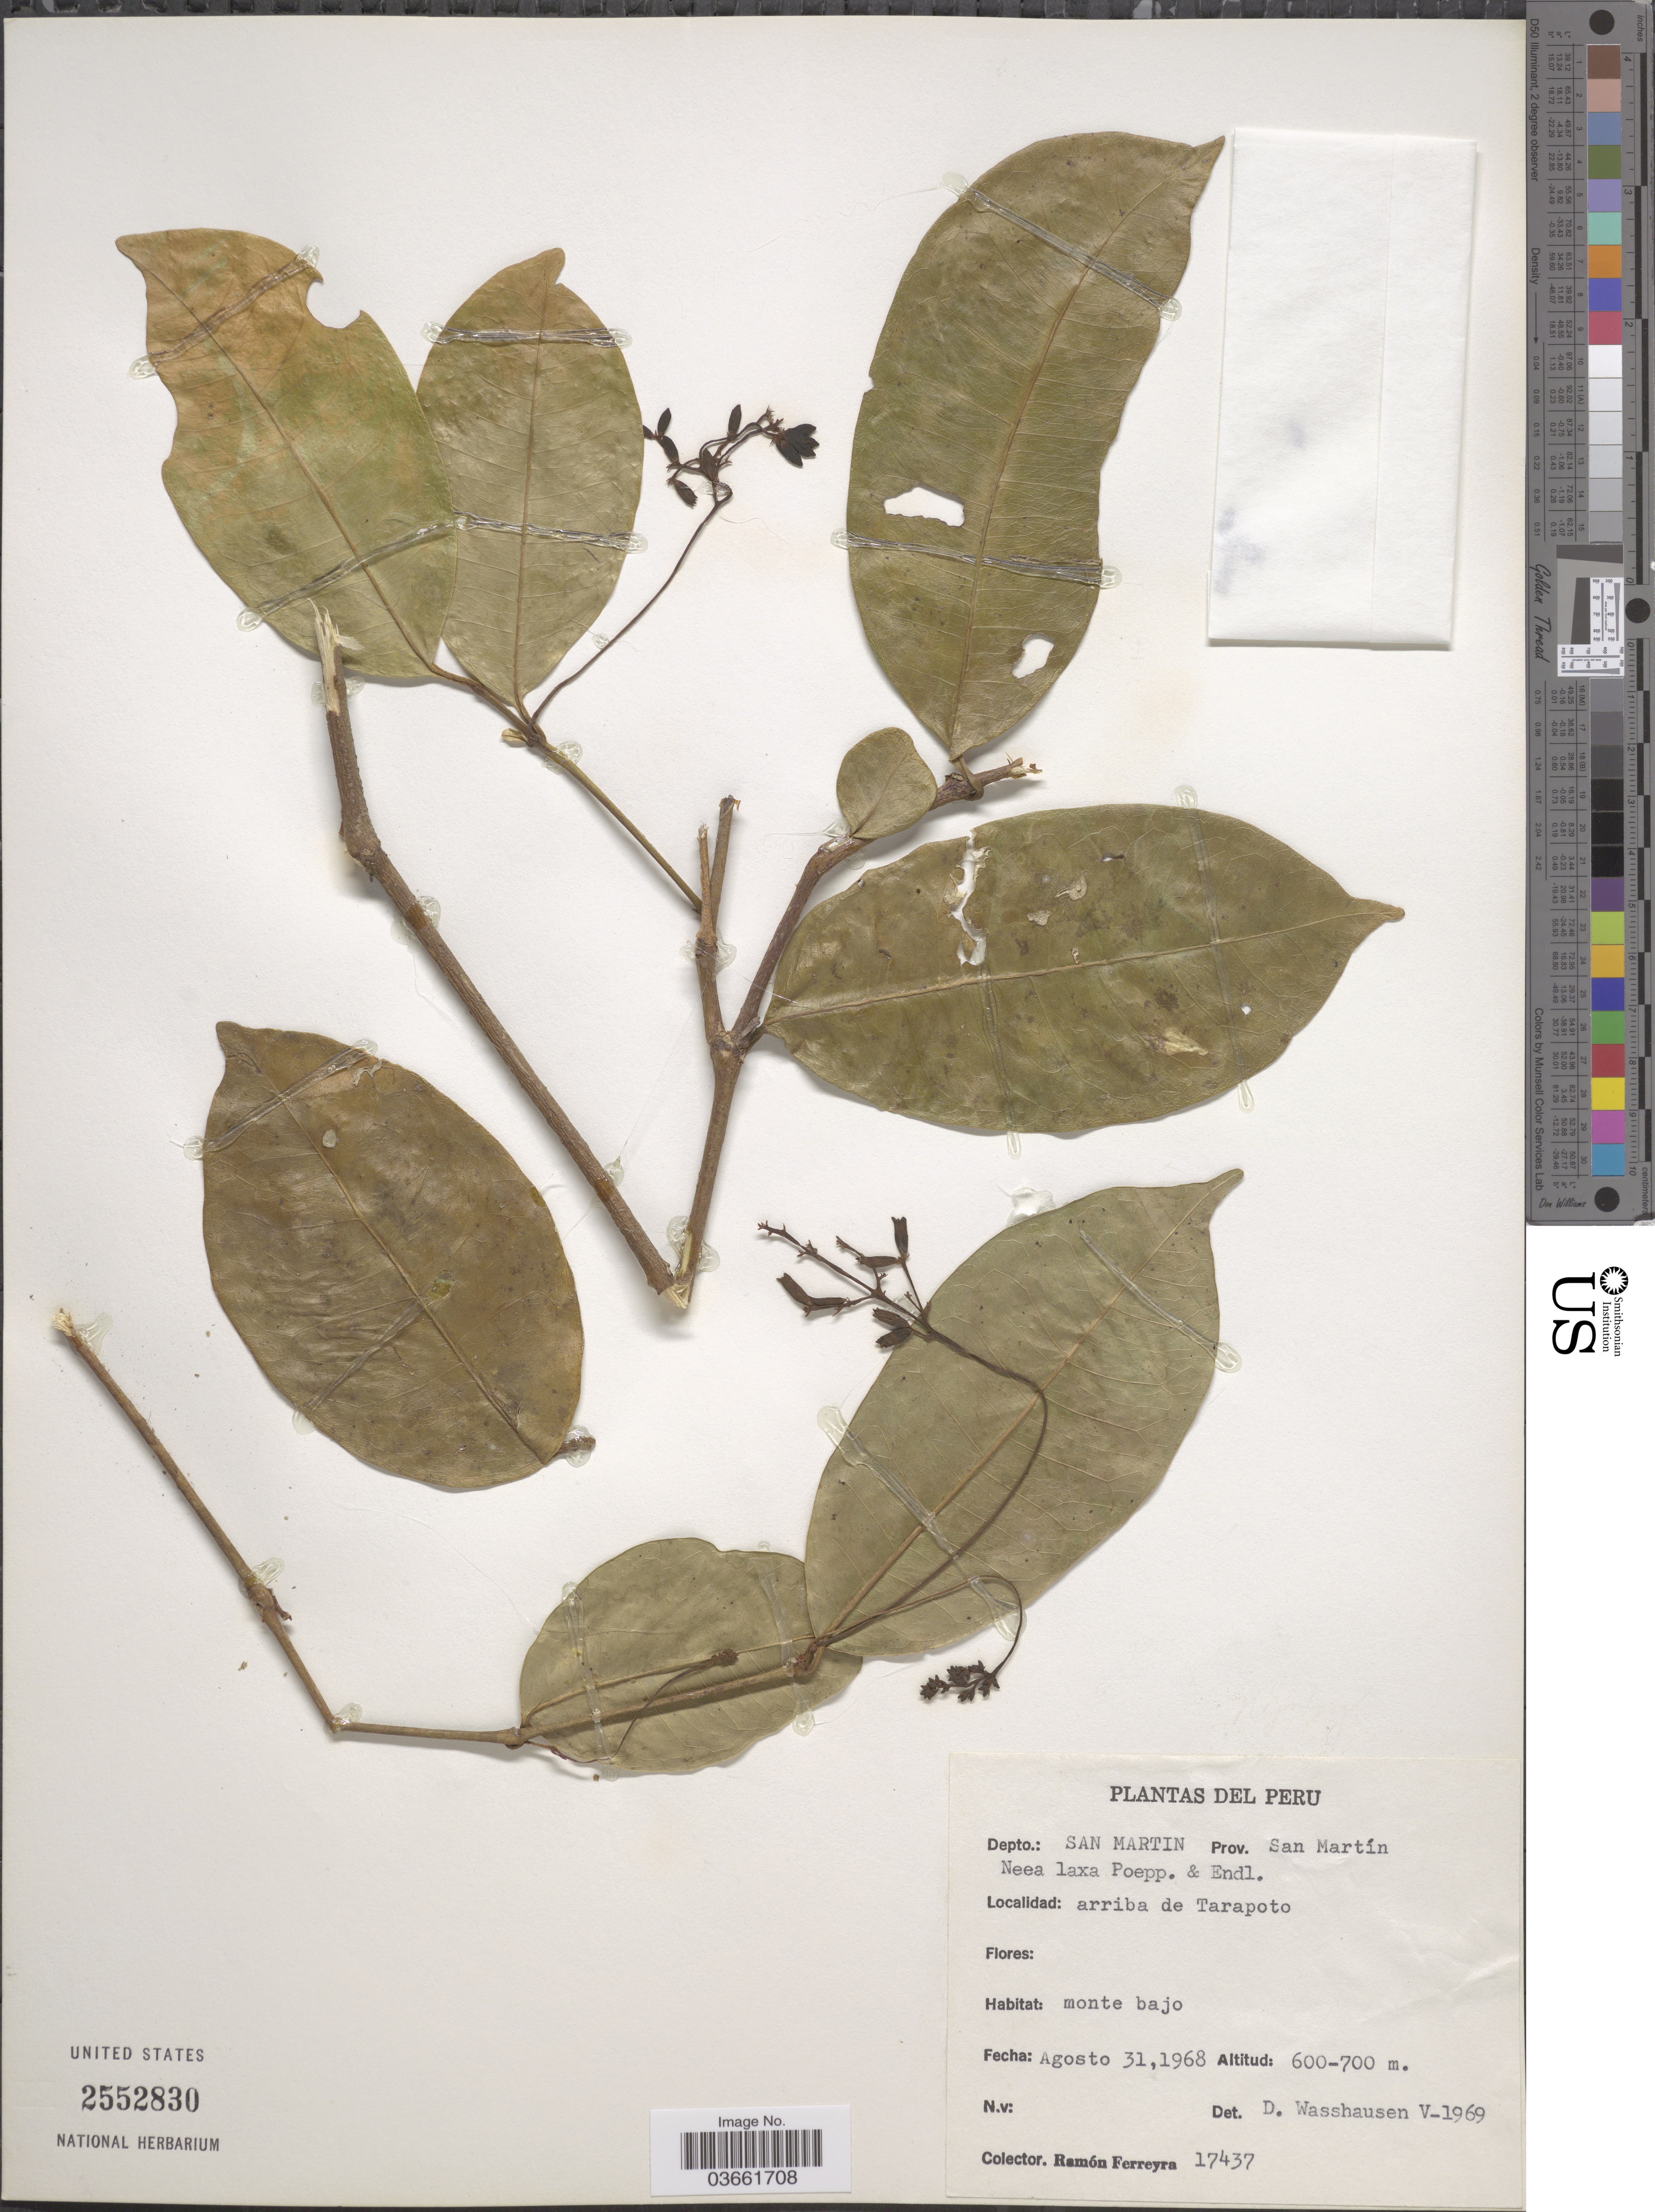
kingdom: Plantae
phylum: Tracheophyta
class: Magnoliopsida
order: Caryophyllales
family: Nyctaginaceae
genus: Neea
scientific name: Neea laxa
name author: Poepp. & Endl.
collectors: R. A. Ferreyra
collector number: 17437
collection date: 1968-08-31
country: Peru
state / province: San Martín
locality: Depto.: San Martin, Prov. San Martín. Arriba de Tarapoto.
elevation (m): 600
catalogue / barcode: US 2552830